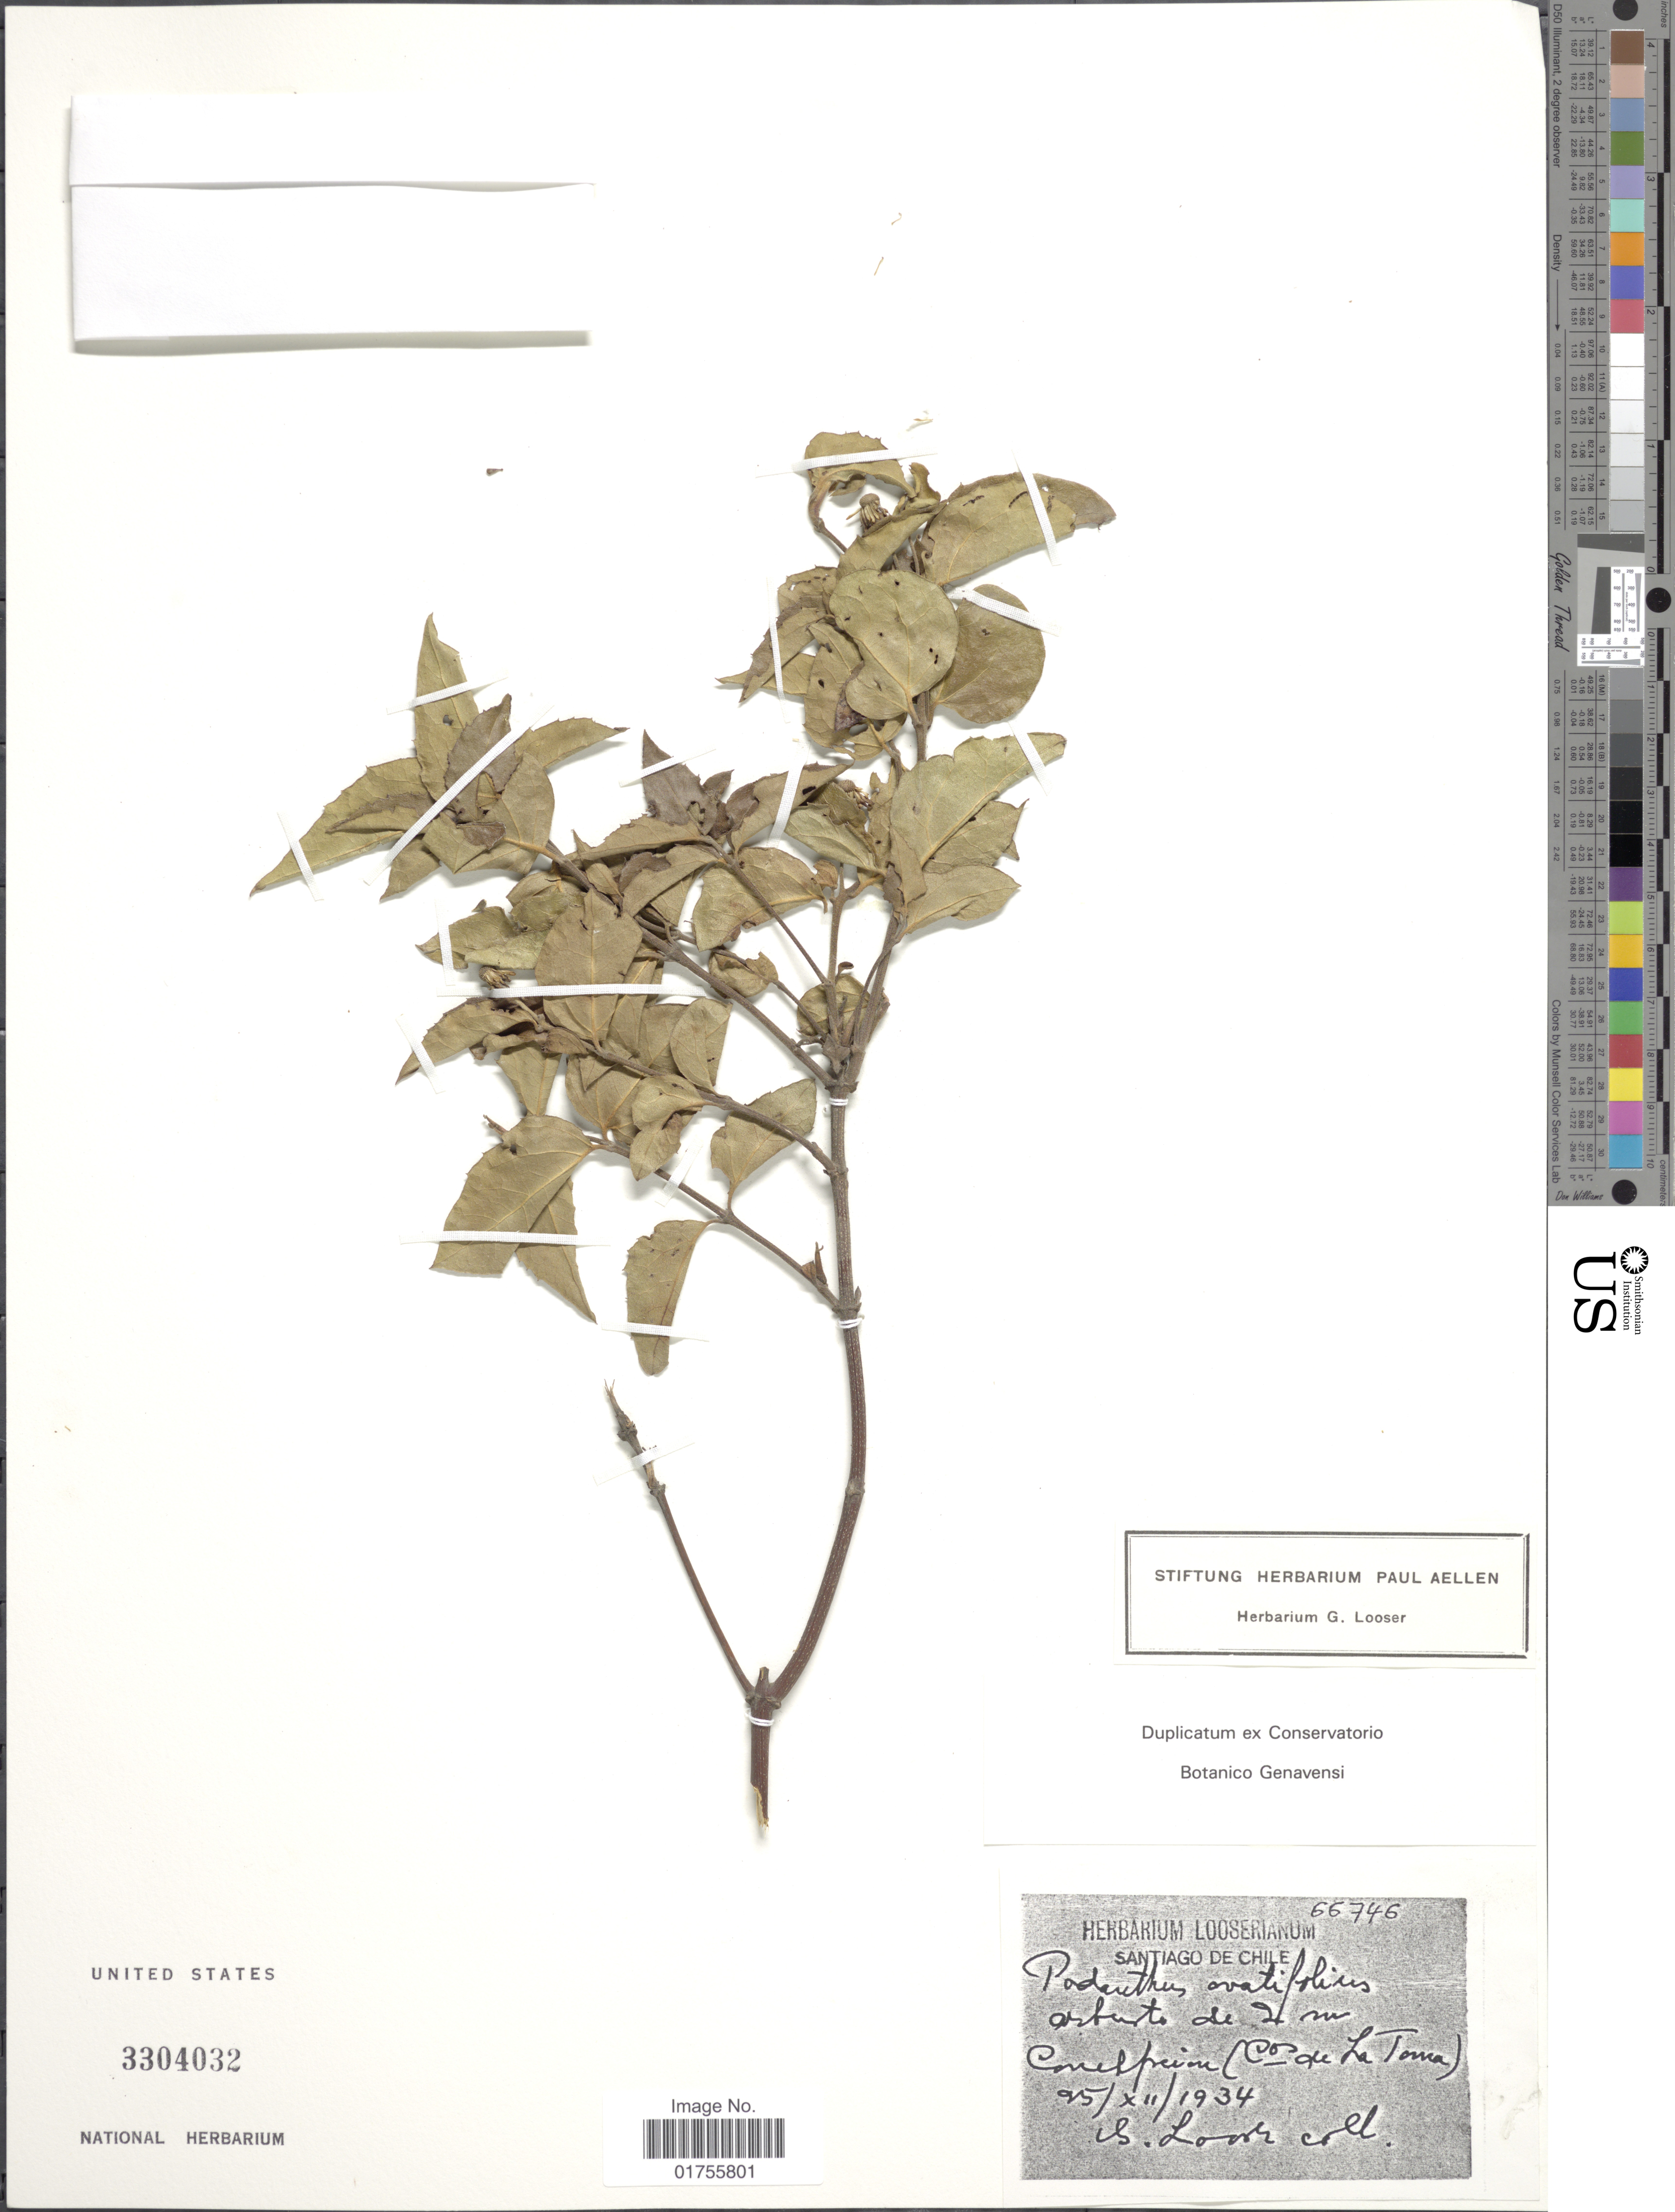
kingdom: Plantae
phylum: Tracheophyta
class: Magnoliopsida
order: Asterales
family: Asteraceae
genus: Podanthus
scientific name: Podanthus ovalifolius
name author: Lag.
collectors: G. Looser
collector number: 66746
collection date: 1934-12-25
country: Chile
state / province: Región Metropolitana (RM)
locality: Santiago de Chile, Concepcion (cos de La Toma).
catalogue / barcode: US 3304032